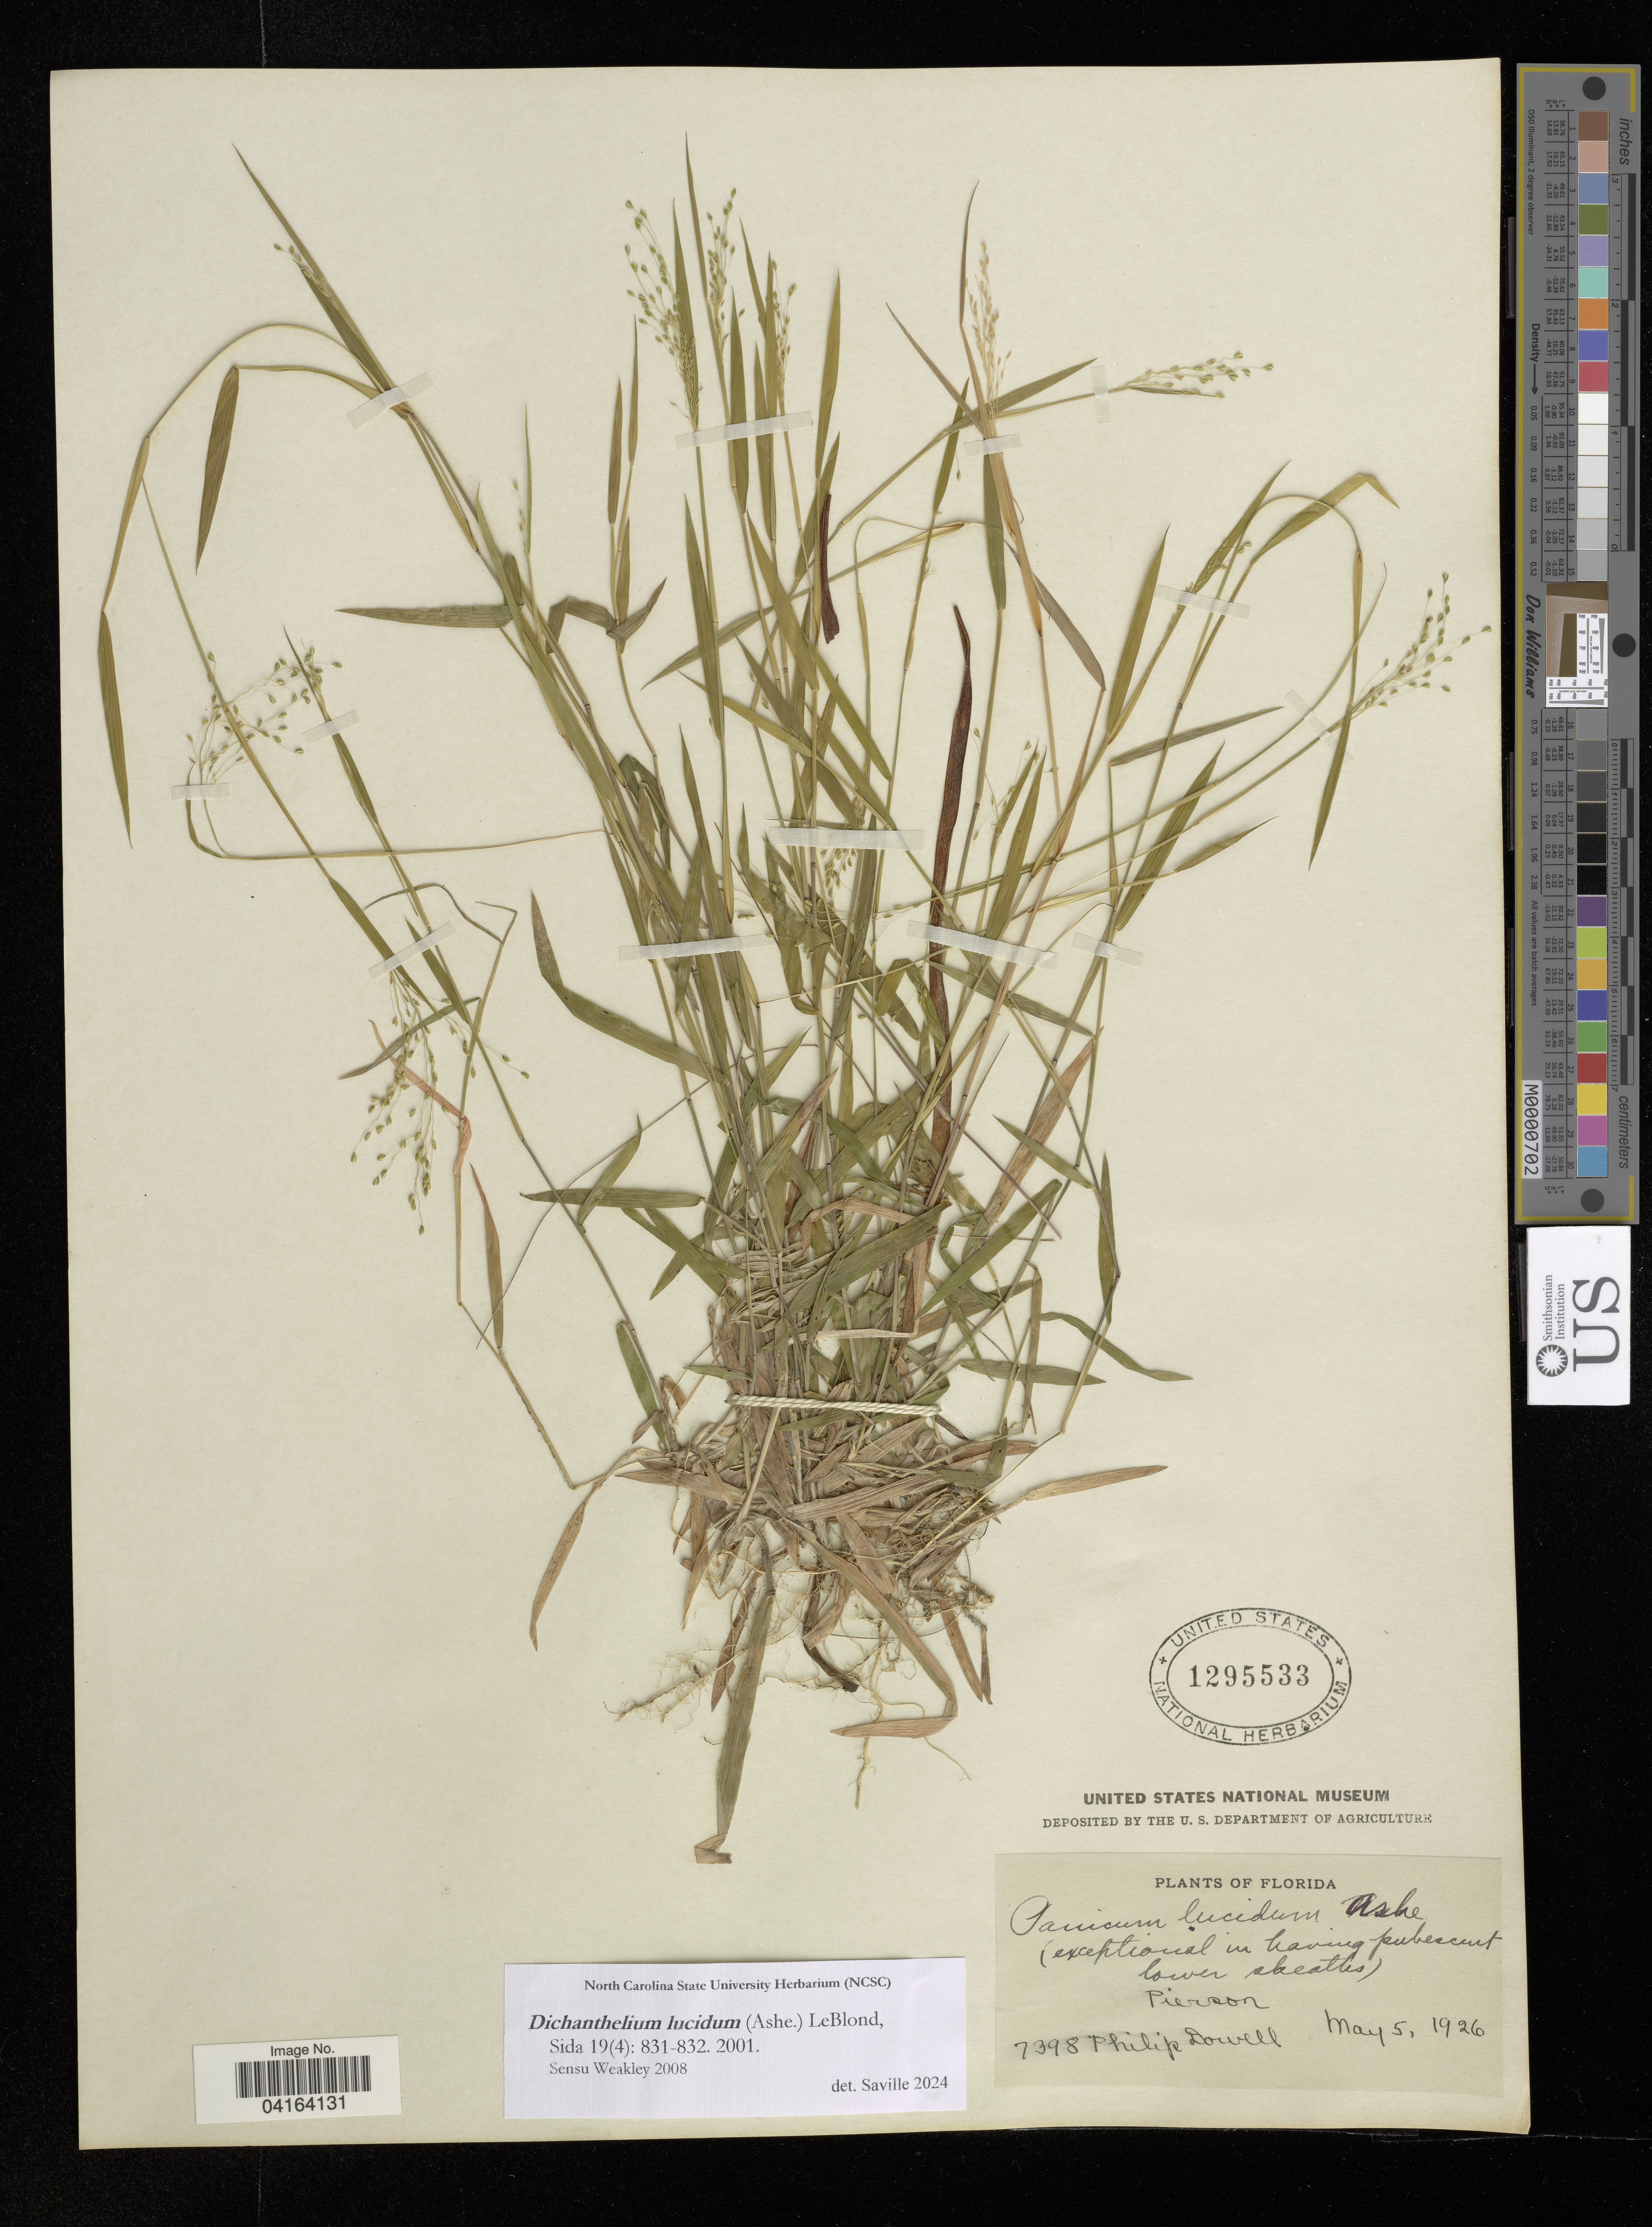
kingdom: Plantae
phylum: Tracheophyta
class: Liliopsida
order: Poales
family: Poaceae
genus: Dichanthelium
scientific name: Dichanthelium lucidum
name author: (Ashe) LeBlond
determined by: Saville, A. C., (NCSC), North Carolina State University (UNITED STATES)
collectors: P. Dowell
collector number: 7398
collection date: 1926-05-05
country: United States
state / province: Florida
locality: Pierson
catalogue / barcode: US 1295533